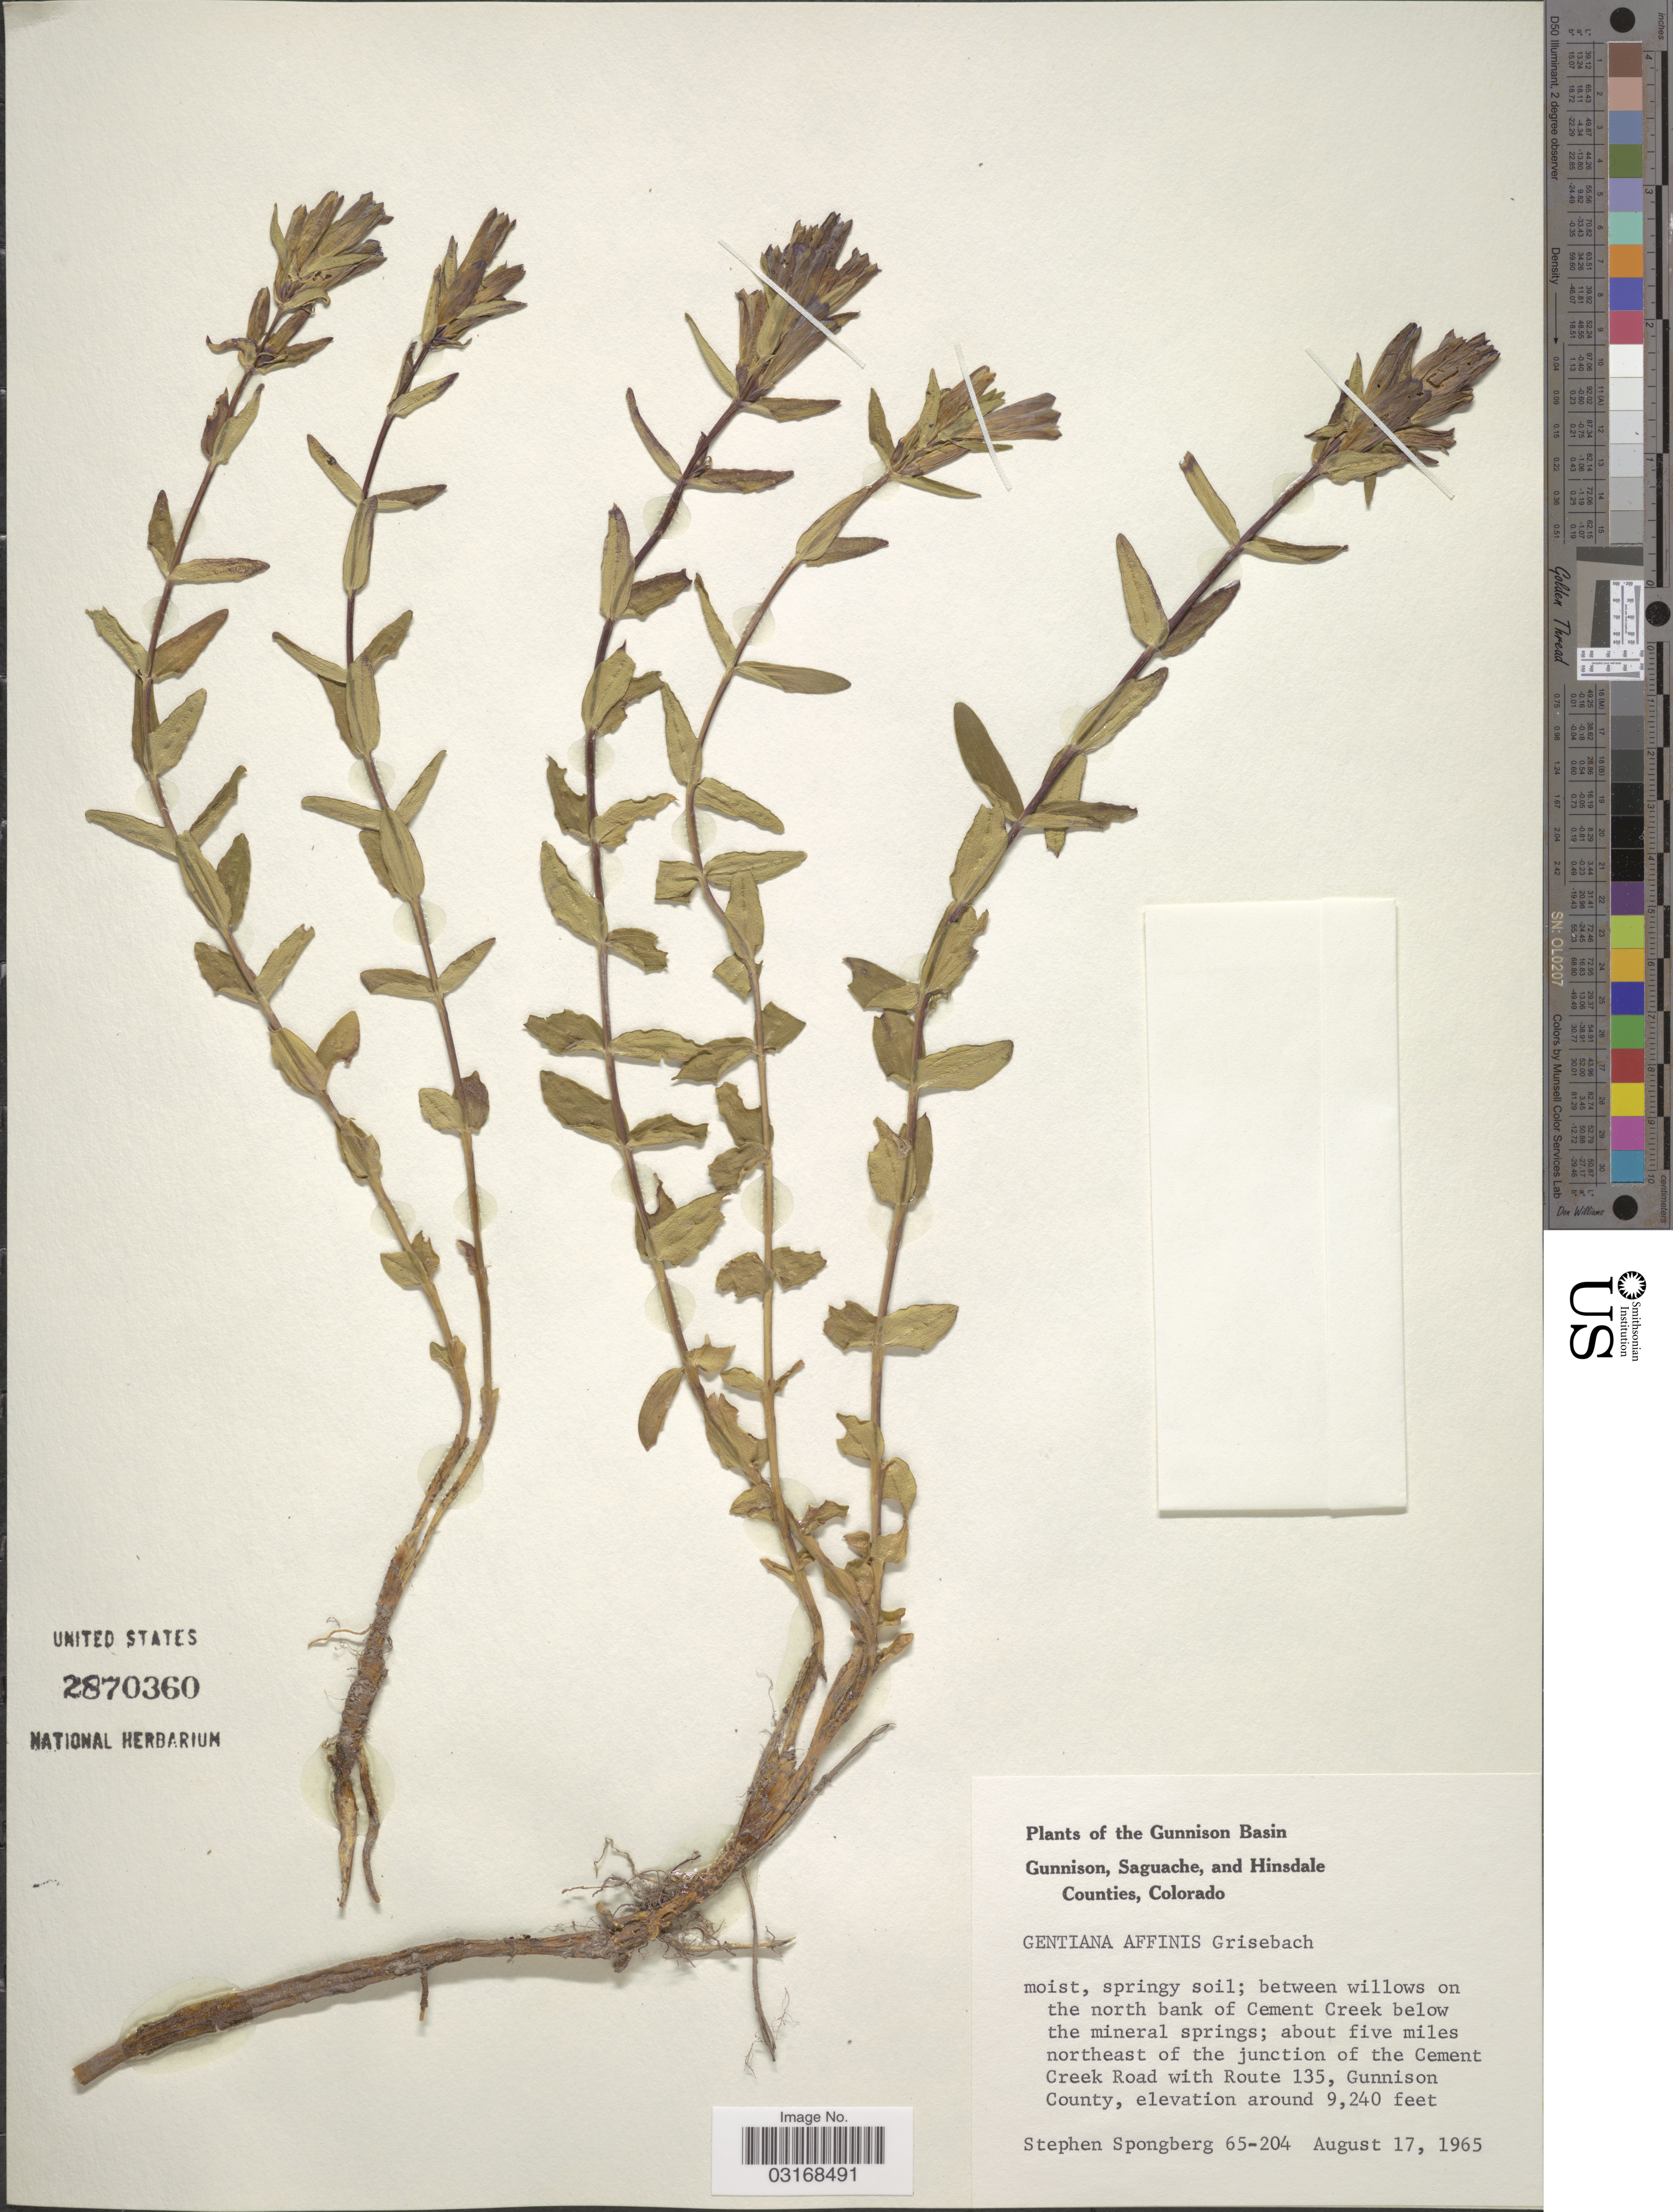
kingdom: Plantae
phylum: Tracheophyta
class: Magnoliopsida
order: Gentianales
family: Gentianaceae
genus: Gentiana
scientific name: Gentiana affinis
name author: Griseb.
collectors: S. A.Spongberg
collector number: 65-204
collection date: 1965-08-17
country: United States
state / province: Colorado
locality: Gunnison Basin. Between willows on the north bank of Cement Creek below the mineral springs; about five miles northeast of the junction of the Cement Creek Road with Route 135, Gunnison County.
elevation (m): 2816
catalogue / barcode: US 2870360